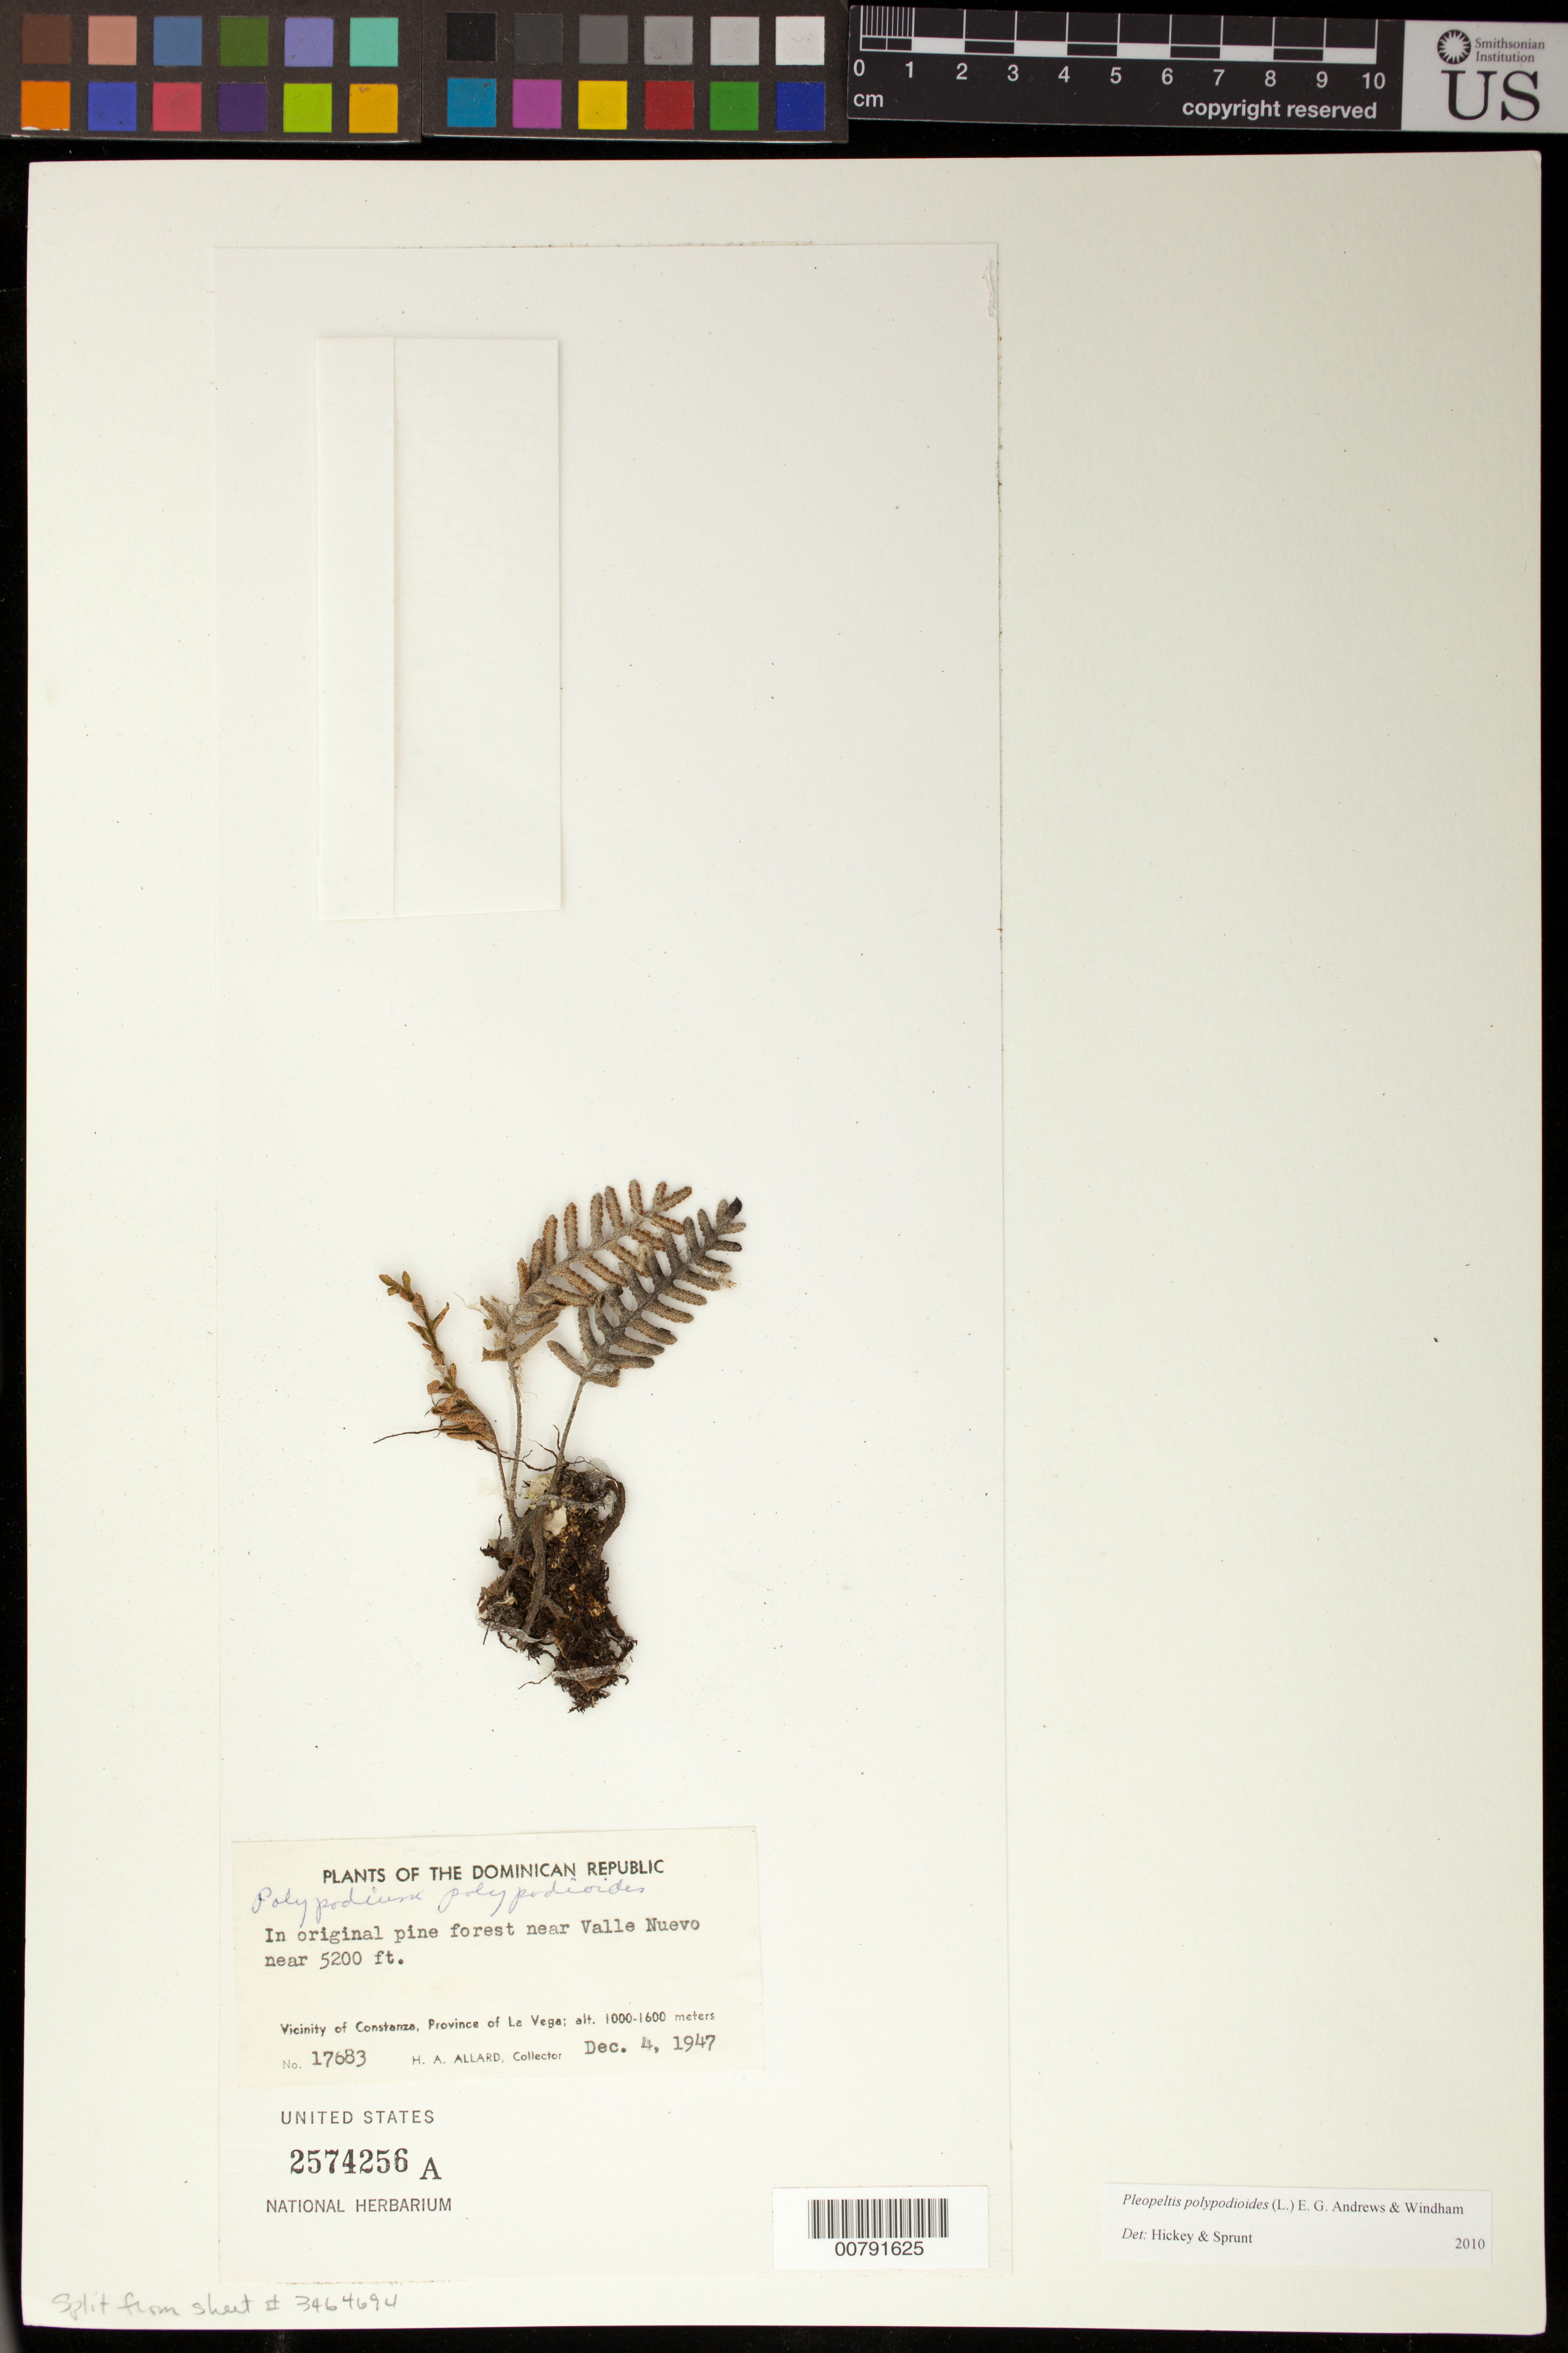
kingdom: Plantae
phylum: Tracheophyta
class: Polypodiopsida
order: Polypodiales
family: Polypodiaceae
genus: Pleopeltis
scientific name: Pleopeltis polypodioides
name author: (L.) E.G. Andrews & Windham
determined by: Hickey, R. J.; Sprunt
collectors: H. A. Allard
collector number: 17683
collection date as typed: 04 Dec 1947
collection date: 1947-12-04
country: Dominican Republic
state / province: La Vega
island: Hispaniola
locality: Constanza vicinity, near Valle Nuevo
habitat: In original pine forest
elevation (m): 1585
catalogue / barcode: US 2574256A